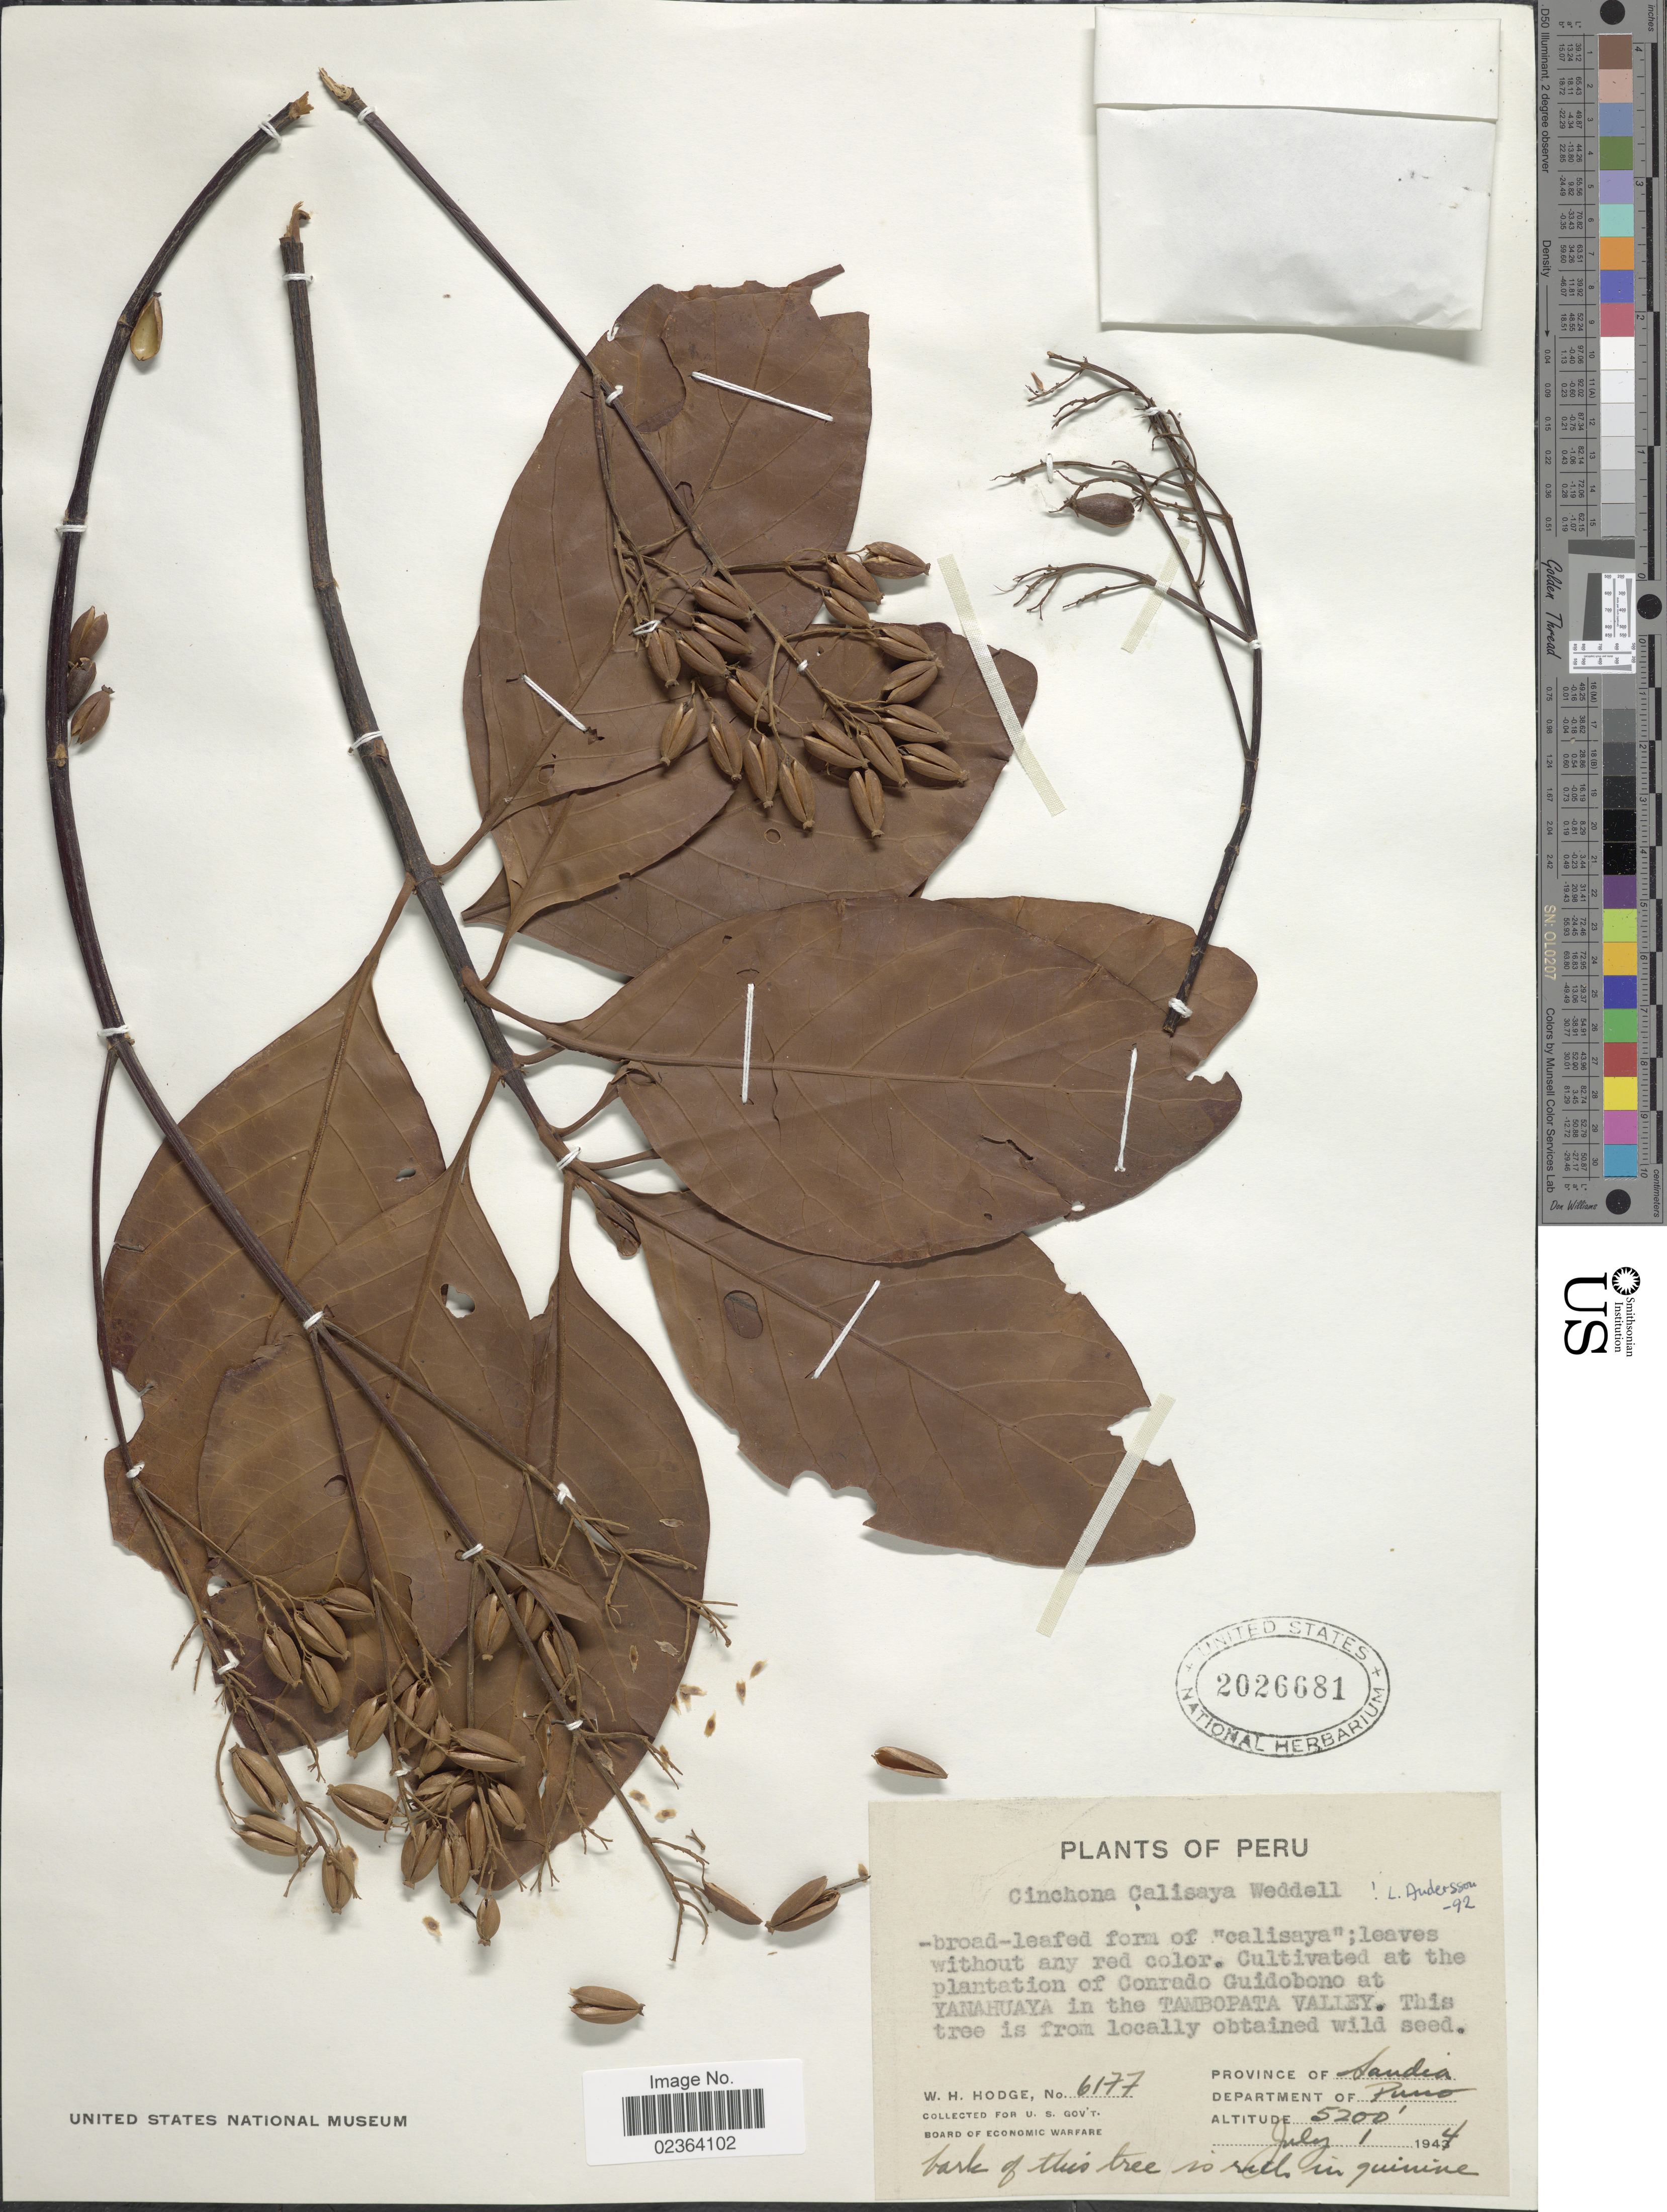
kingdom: Plantae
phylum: Tracheophyta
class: Magnoliopsida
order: Gentianales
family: Rubiaceae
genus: Cinchona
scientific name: Cinchona calisaya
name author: Wedd.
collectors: W. Hodge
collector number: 6177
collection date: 1944-07-01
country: Peru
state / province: Puno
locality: Province of Sandia, Department of Puno, at the plantation of Conrado Guidobono at Yanahuaya in the Tambopata Valley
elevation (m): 1585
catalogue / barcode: US 2026681